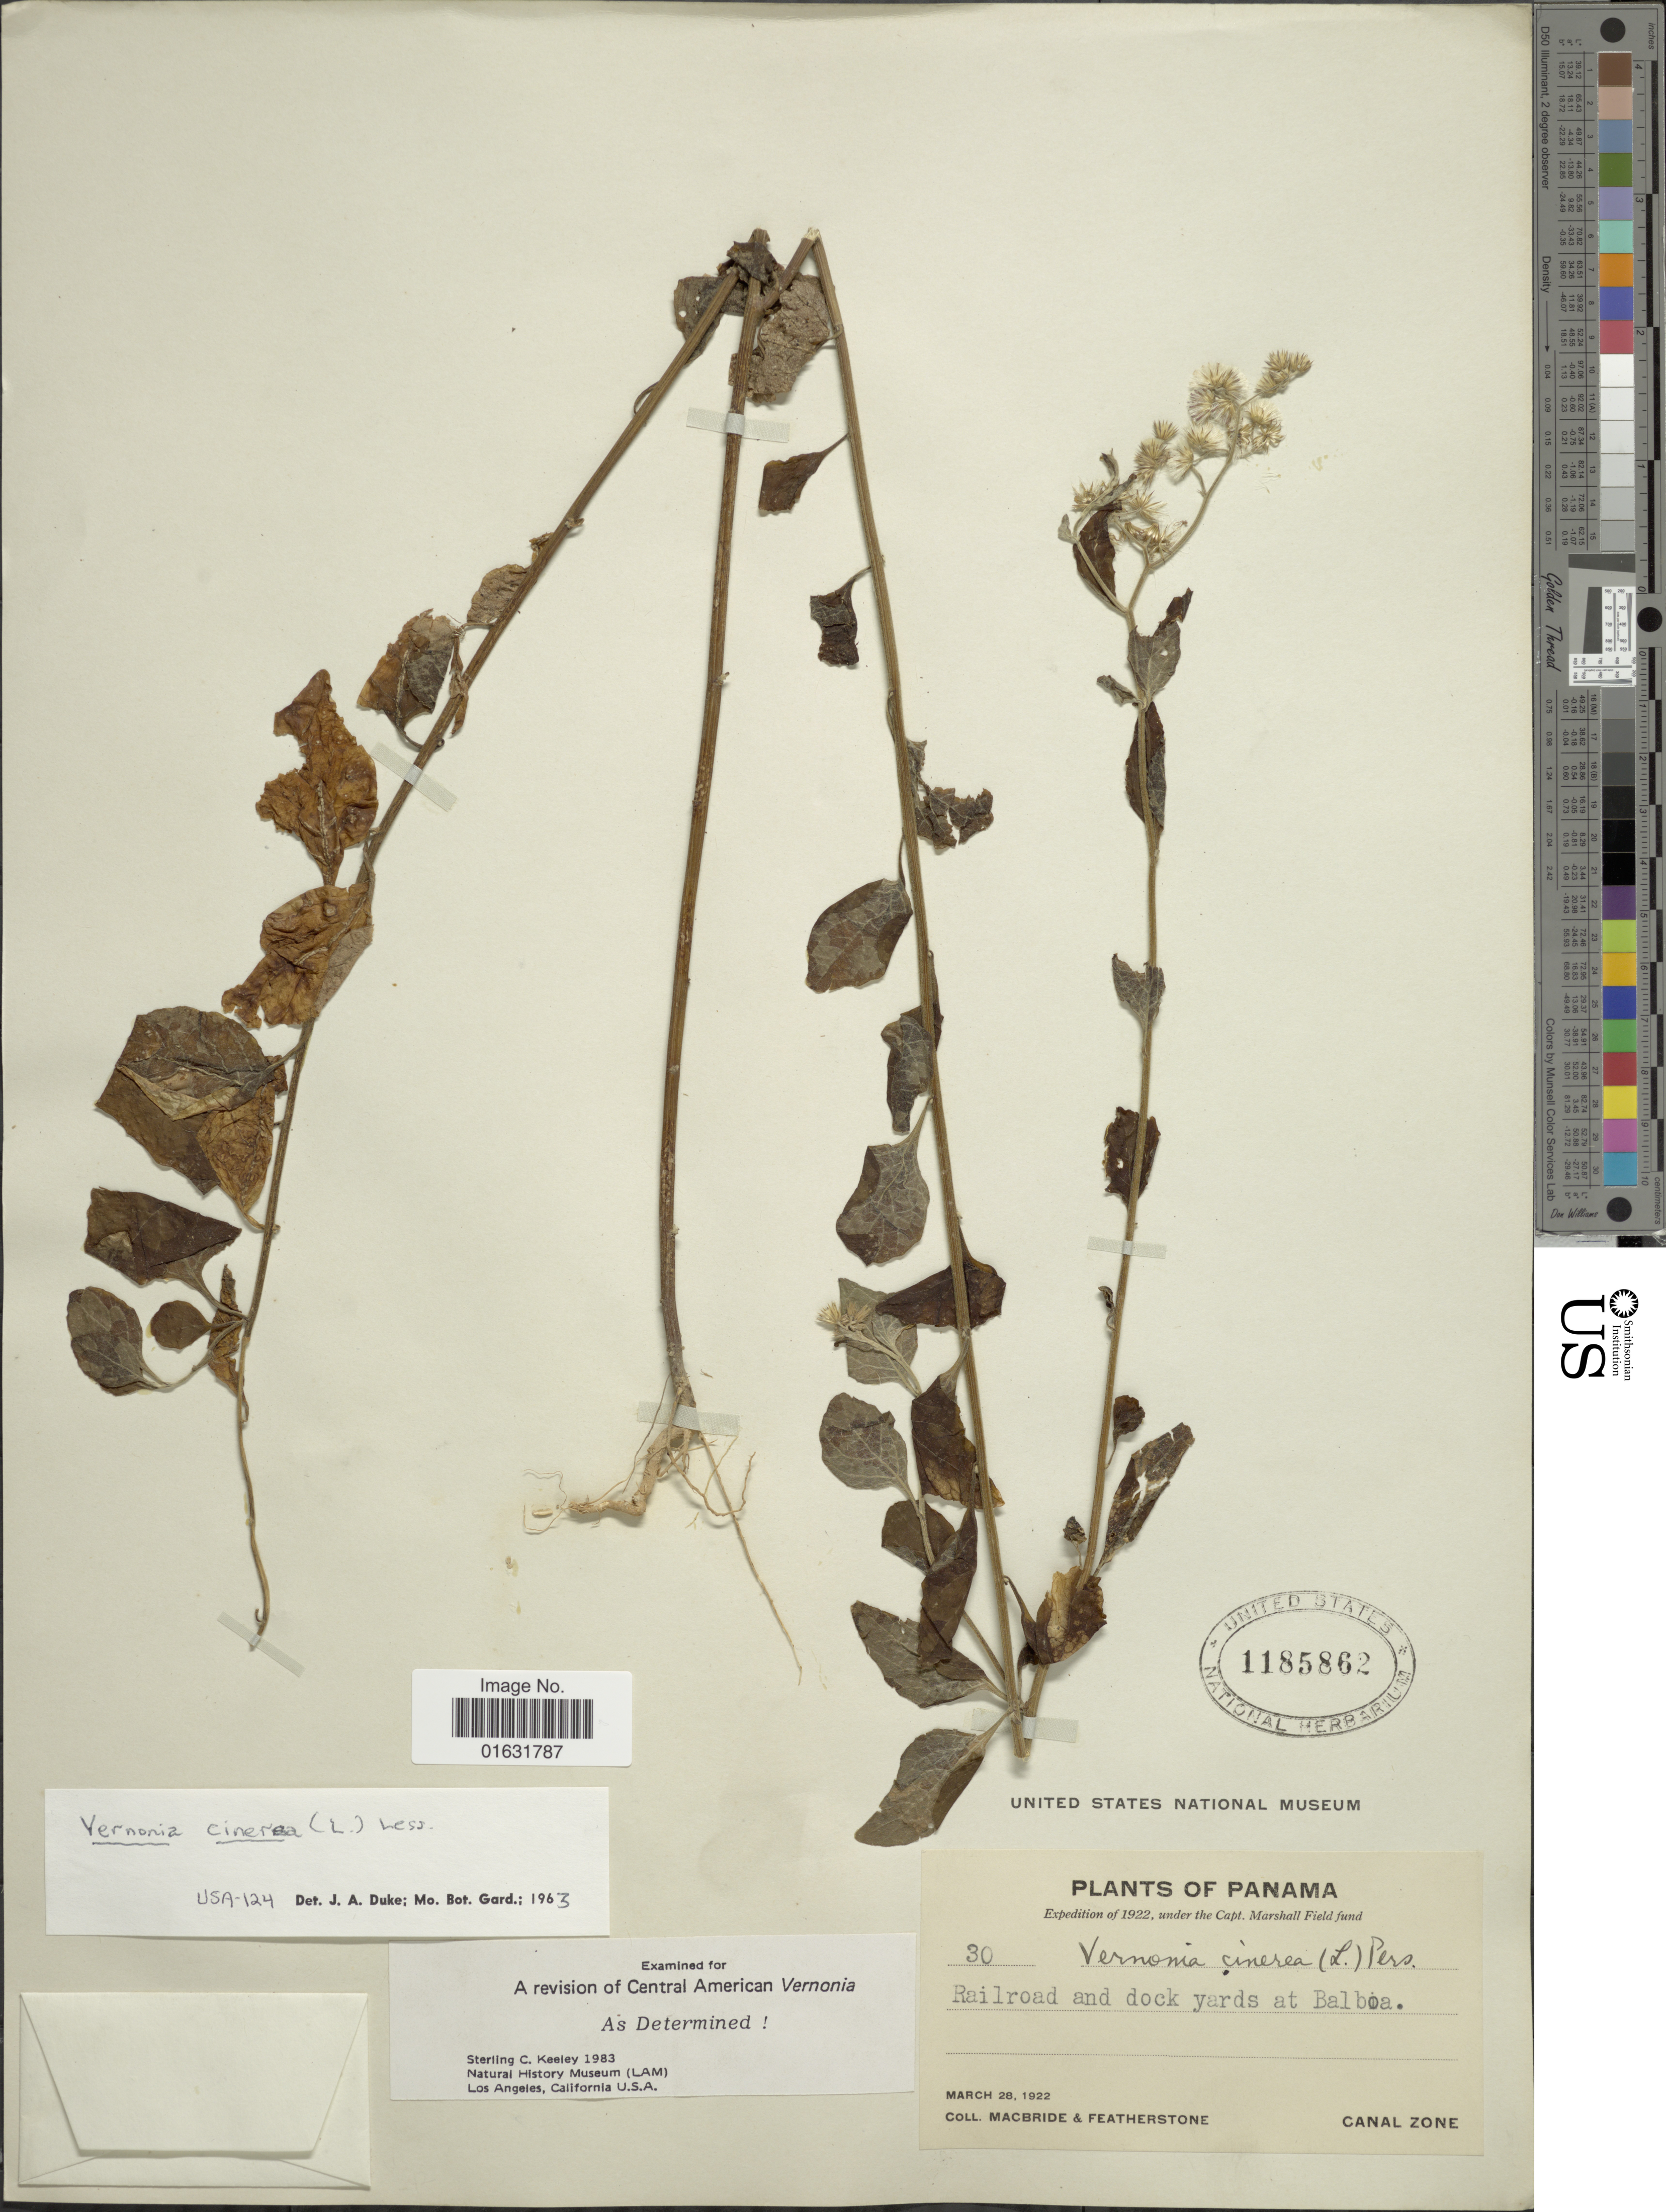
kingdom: Plantae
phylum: Tracheophyta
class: Magnoliopsida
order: Asterales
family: Asteraceae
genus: Cyanthillium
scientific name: Cyanthillium cinereum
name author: (L.) H. Rob.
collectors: Macbride, -- & -. Featherstone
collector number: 30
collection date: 1922-03-28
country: Panama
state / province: Colón / Panamá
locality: Canal Zone, Railroad and dock yard at Balboa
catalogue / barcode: US 1185862